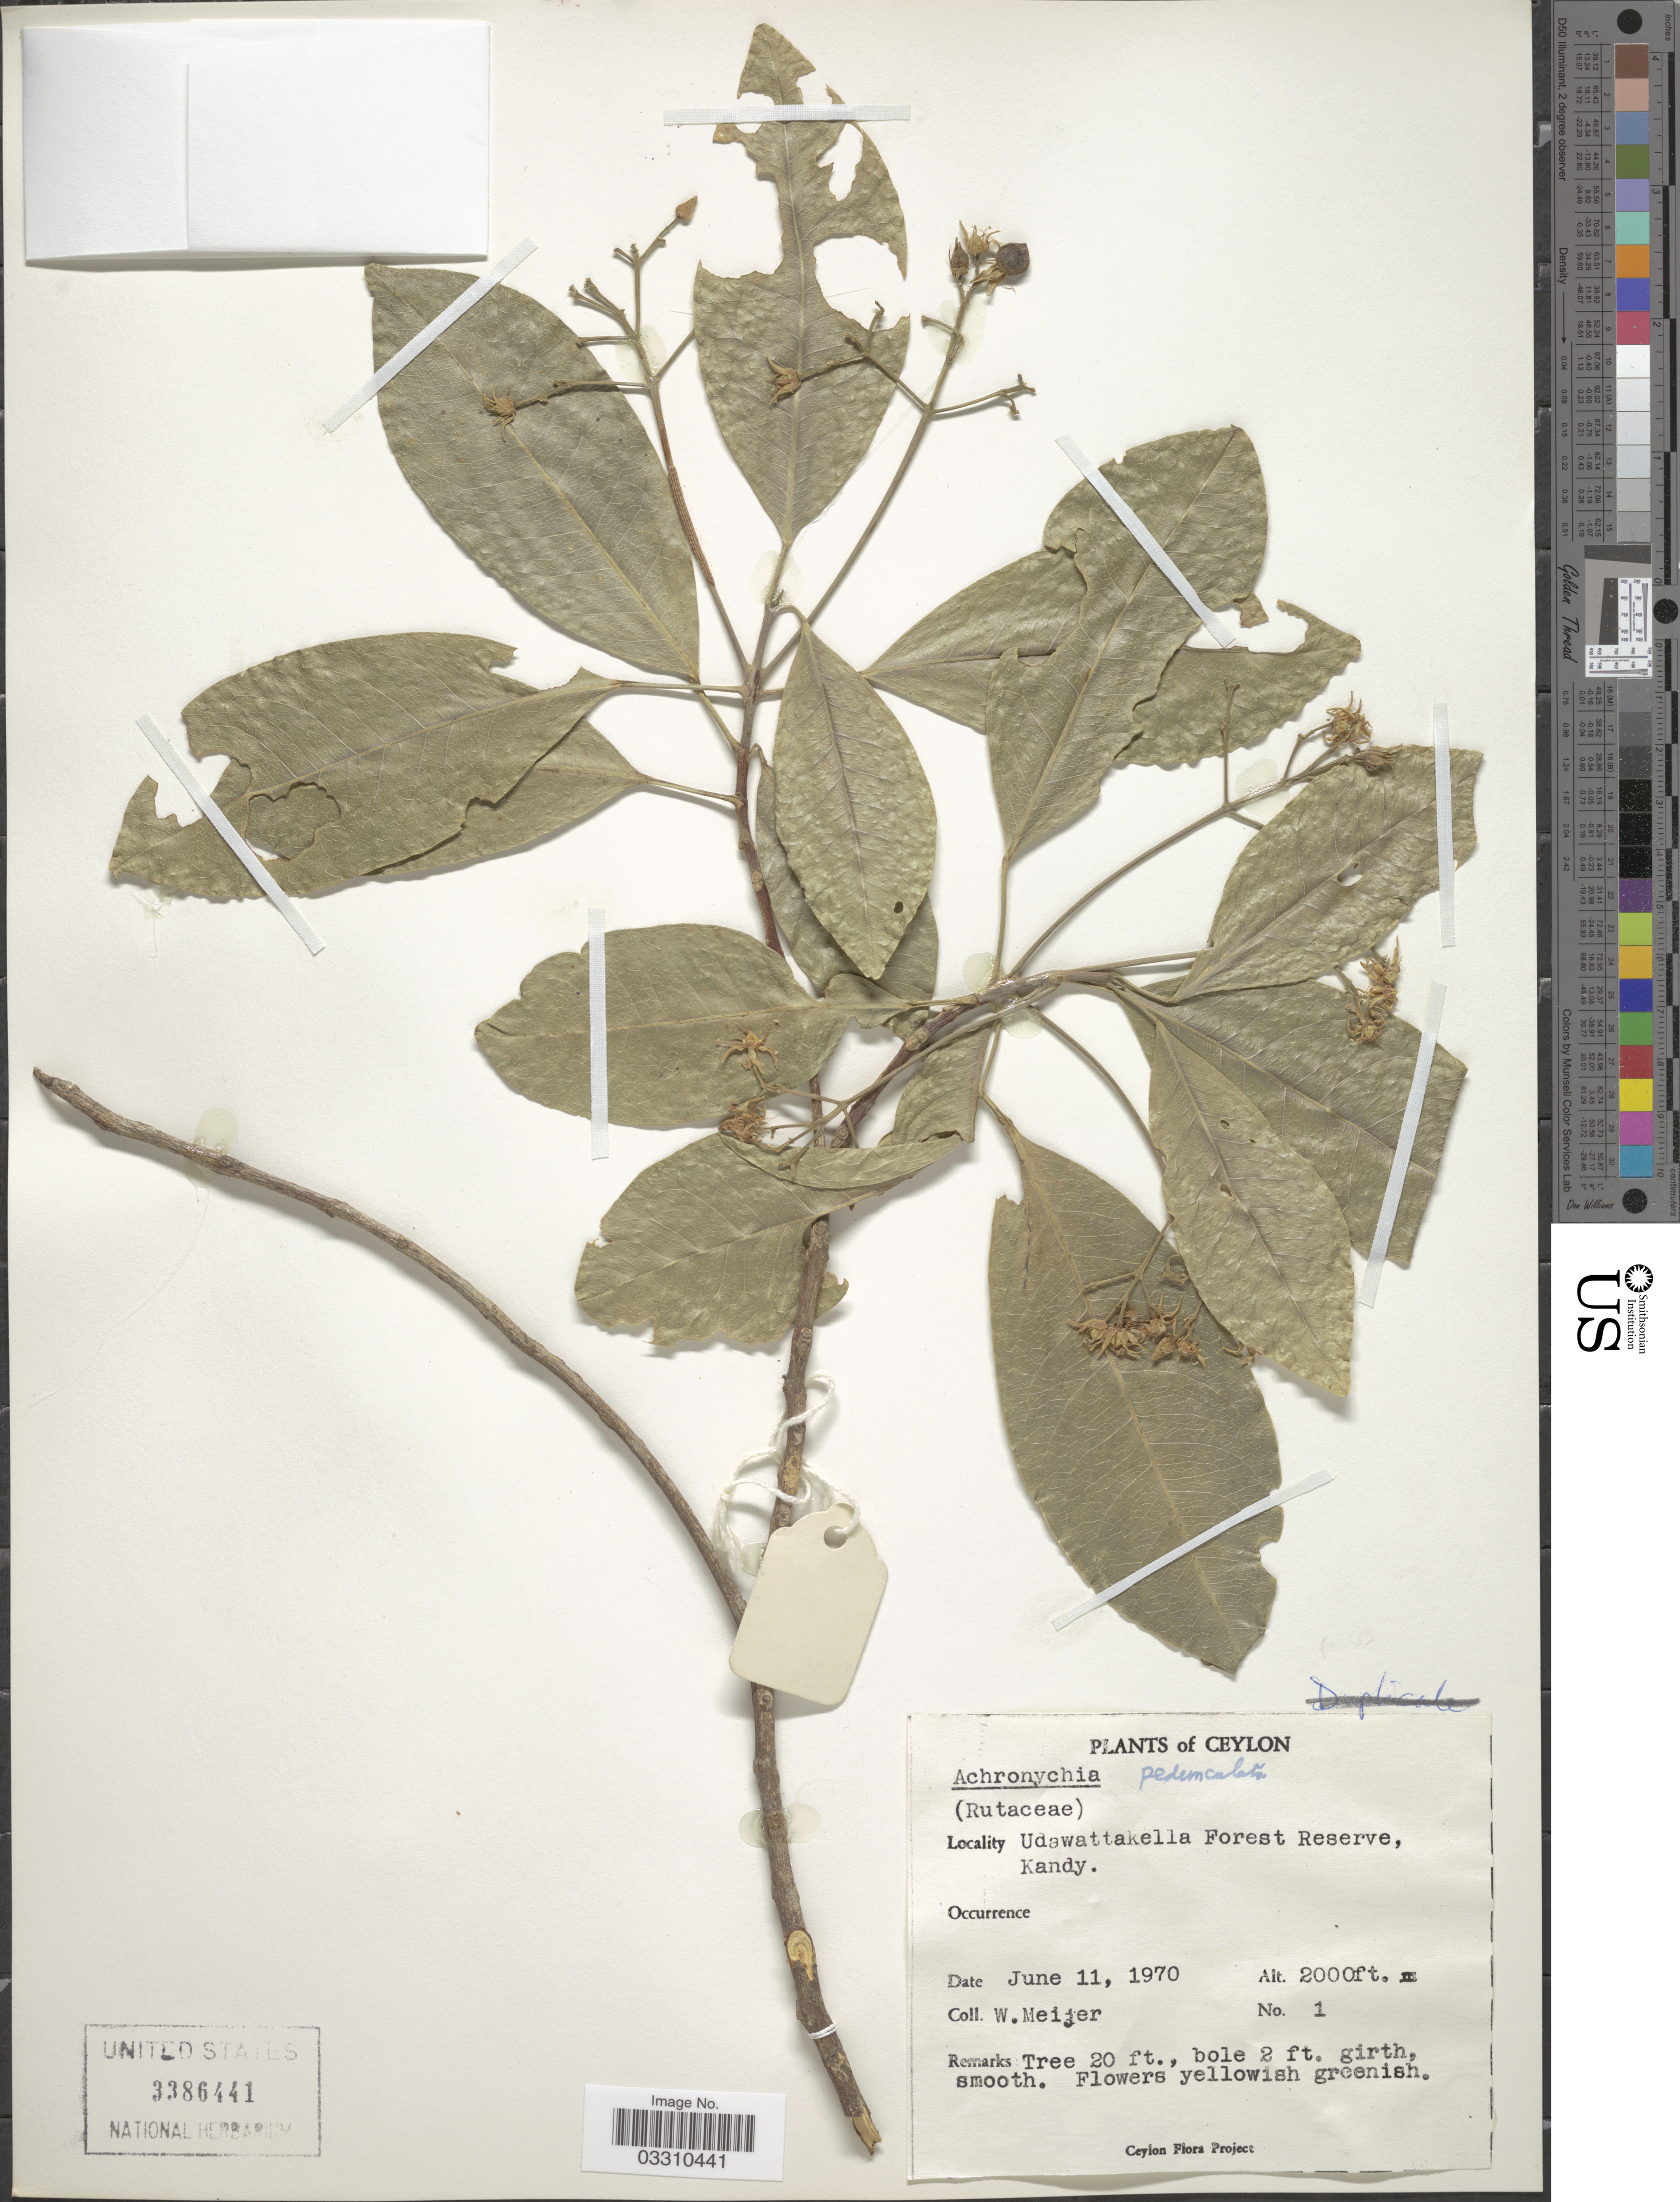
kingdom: Plantae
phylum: Tracheophyta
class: Magnoliopsida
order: Sapindales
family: Rutaceae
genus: Acronychia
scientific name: Acronychia pedunculata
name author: (L.) Miq.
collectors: W. Meijer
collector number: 1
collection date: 1970-06-11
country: Sri Lanka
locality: Ceylon, Udawattakella Forest Reserve, Kandy.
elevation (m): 610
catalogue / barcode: US 3386441